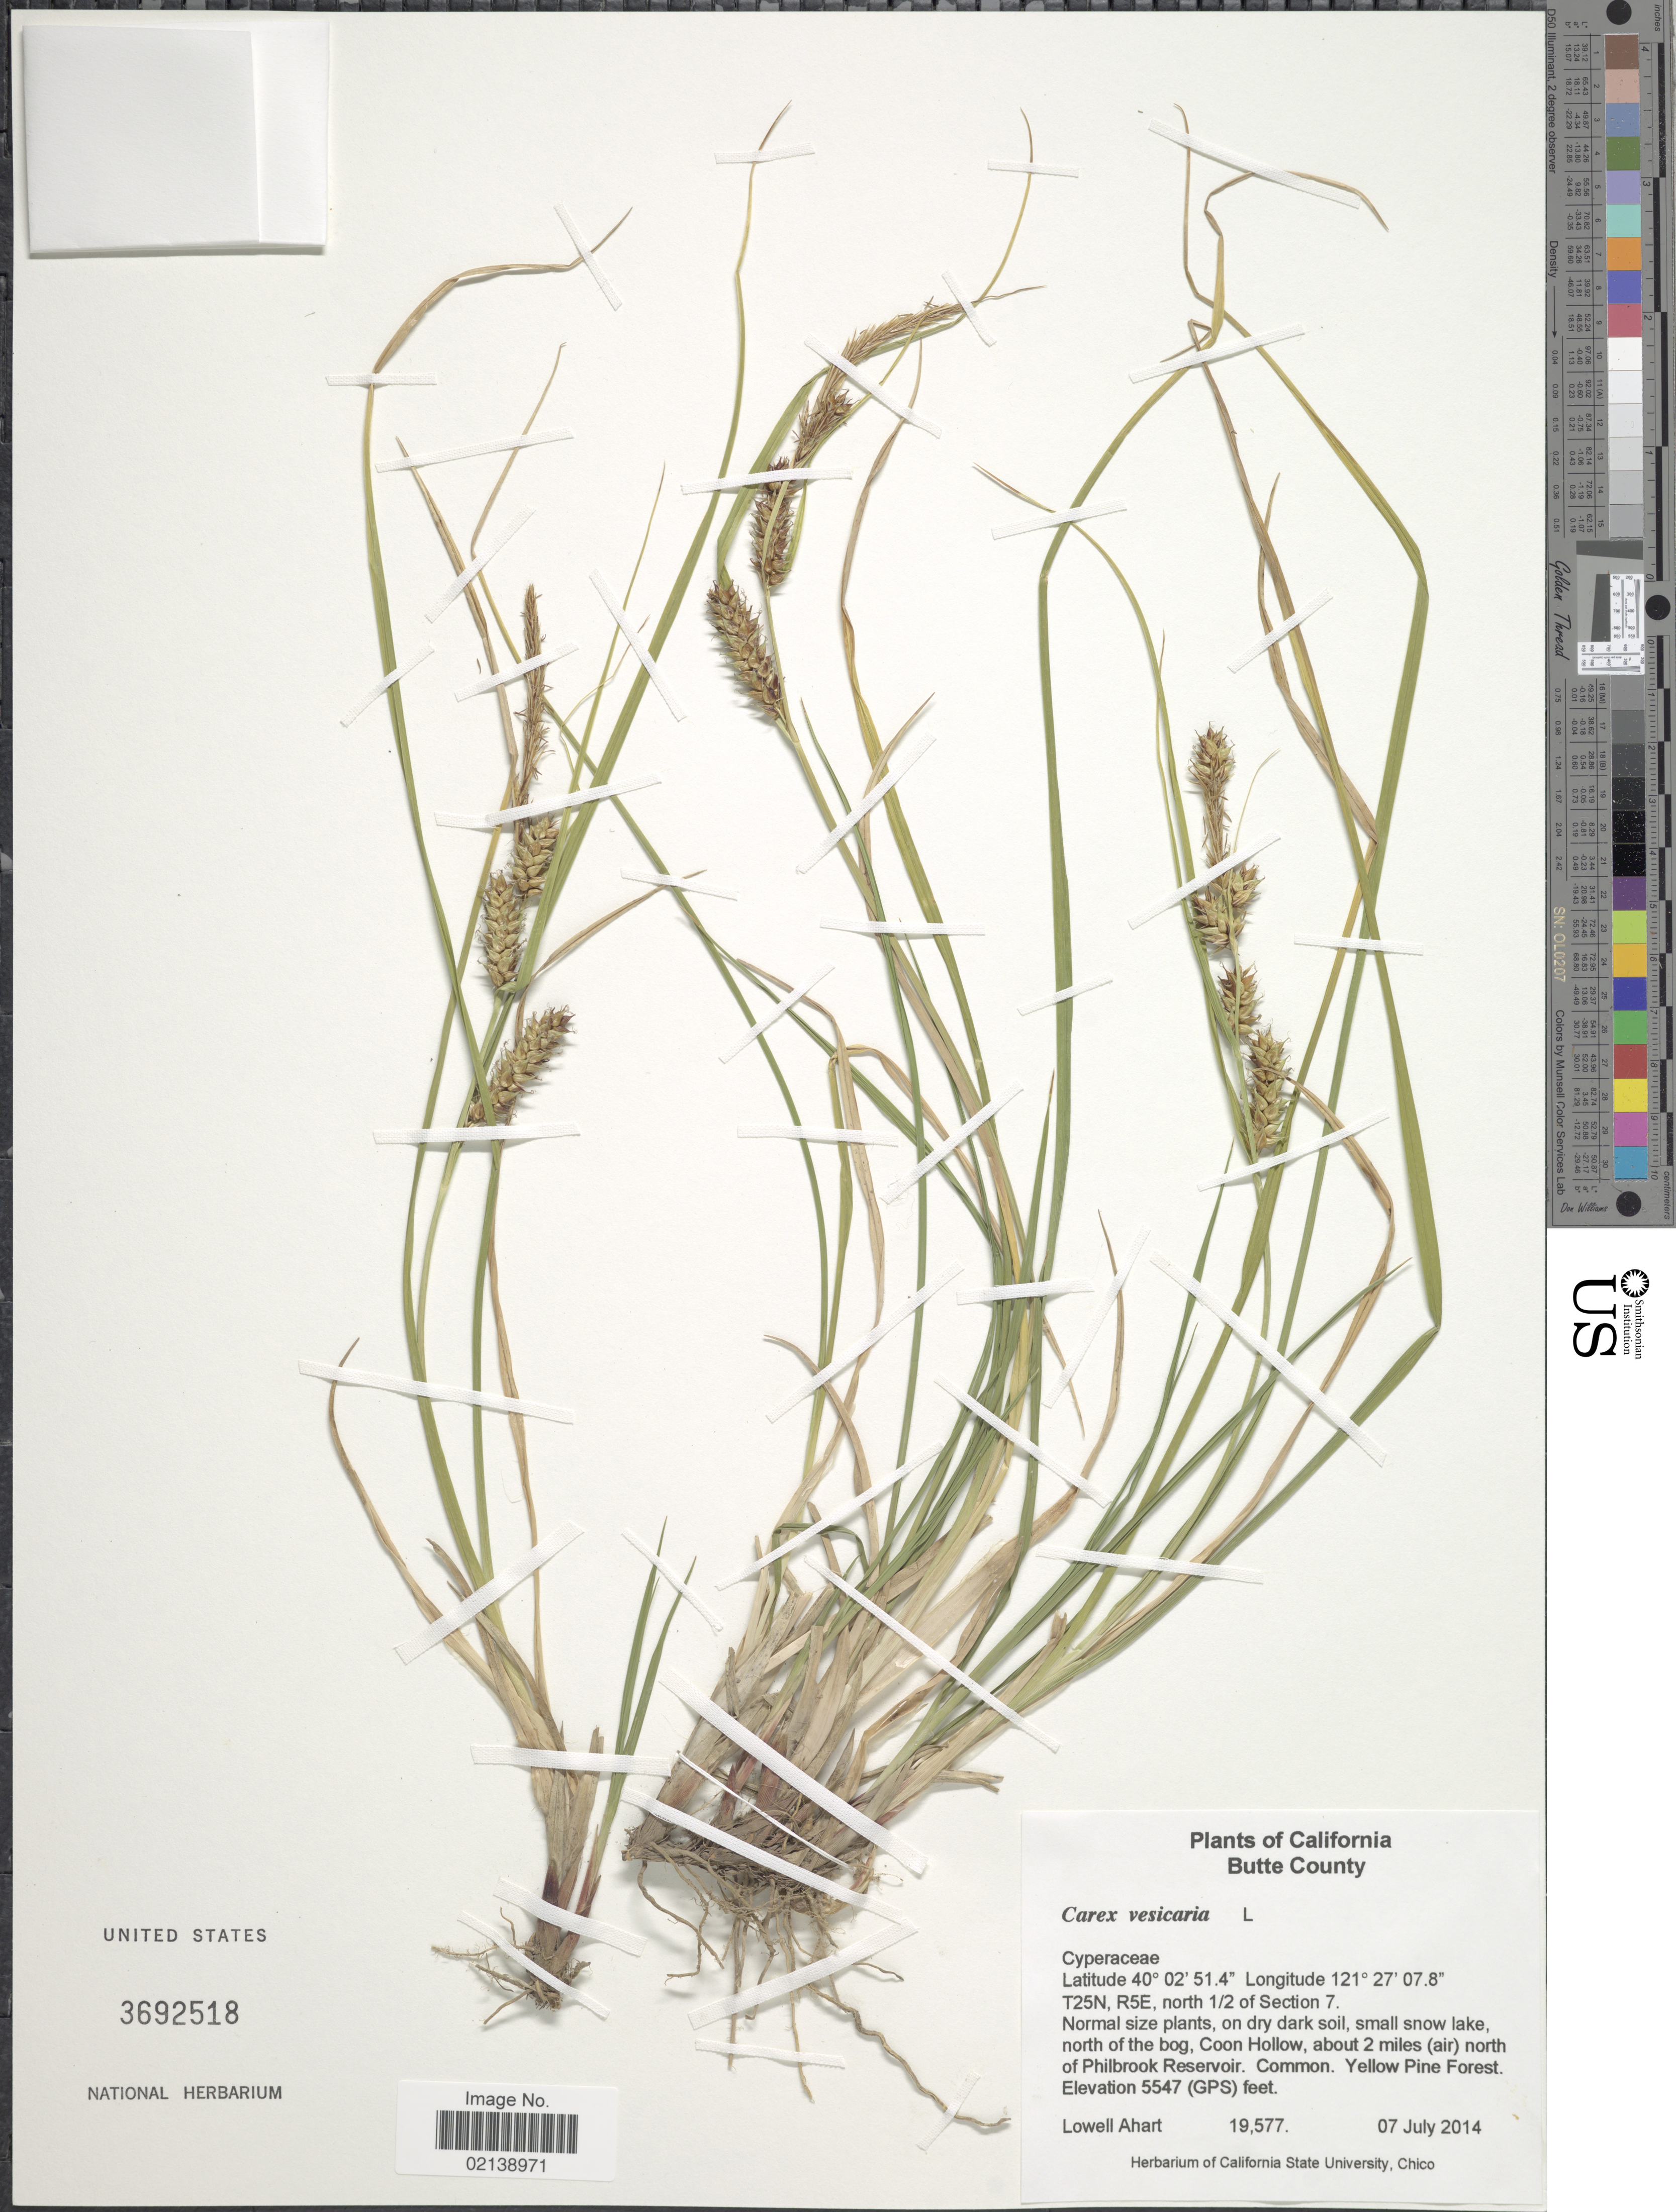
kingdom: Plantae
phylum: Tracheophyta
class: Liliopsida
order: Poales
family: Cyperaceae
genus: Carex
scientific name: Carex vesicaria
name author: L.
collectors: L. Ahart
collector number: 19577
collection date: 2014-07-07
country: United States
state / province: California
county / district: Butte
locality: Butte County, T25N, R5E, north ½ of Section 7, small snow lake, north of the bog, Coon Hollow, about 2 miles (air) north of Philbrook Reservoir. Common. Yellow Pine Forest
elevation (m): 1691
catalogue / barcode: US 3692518